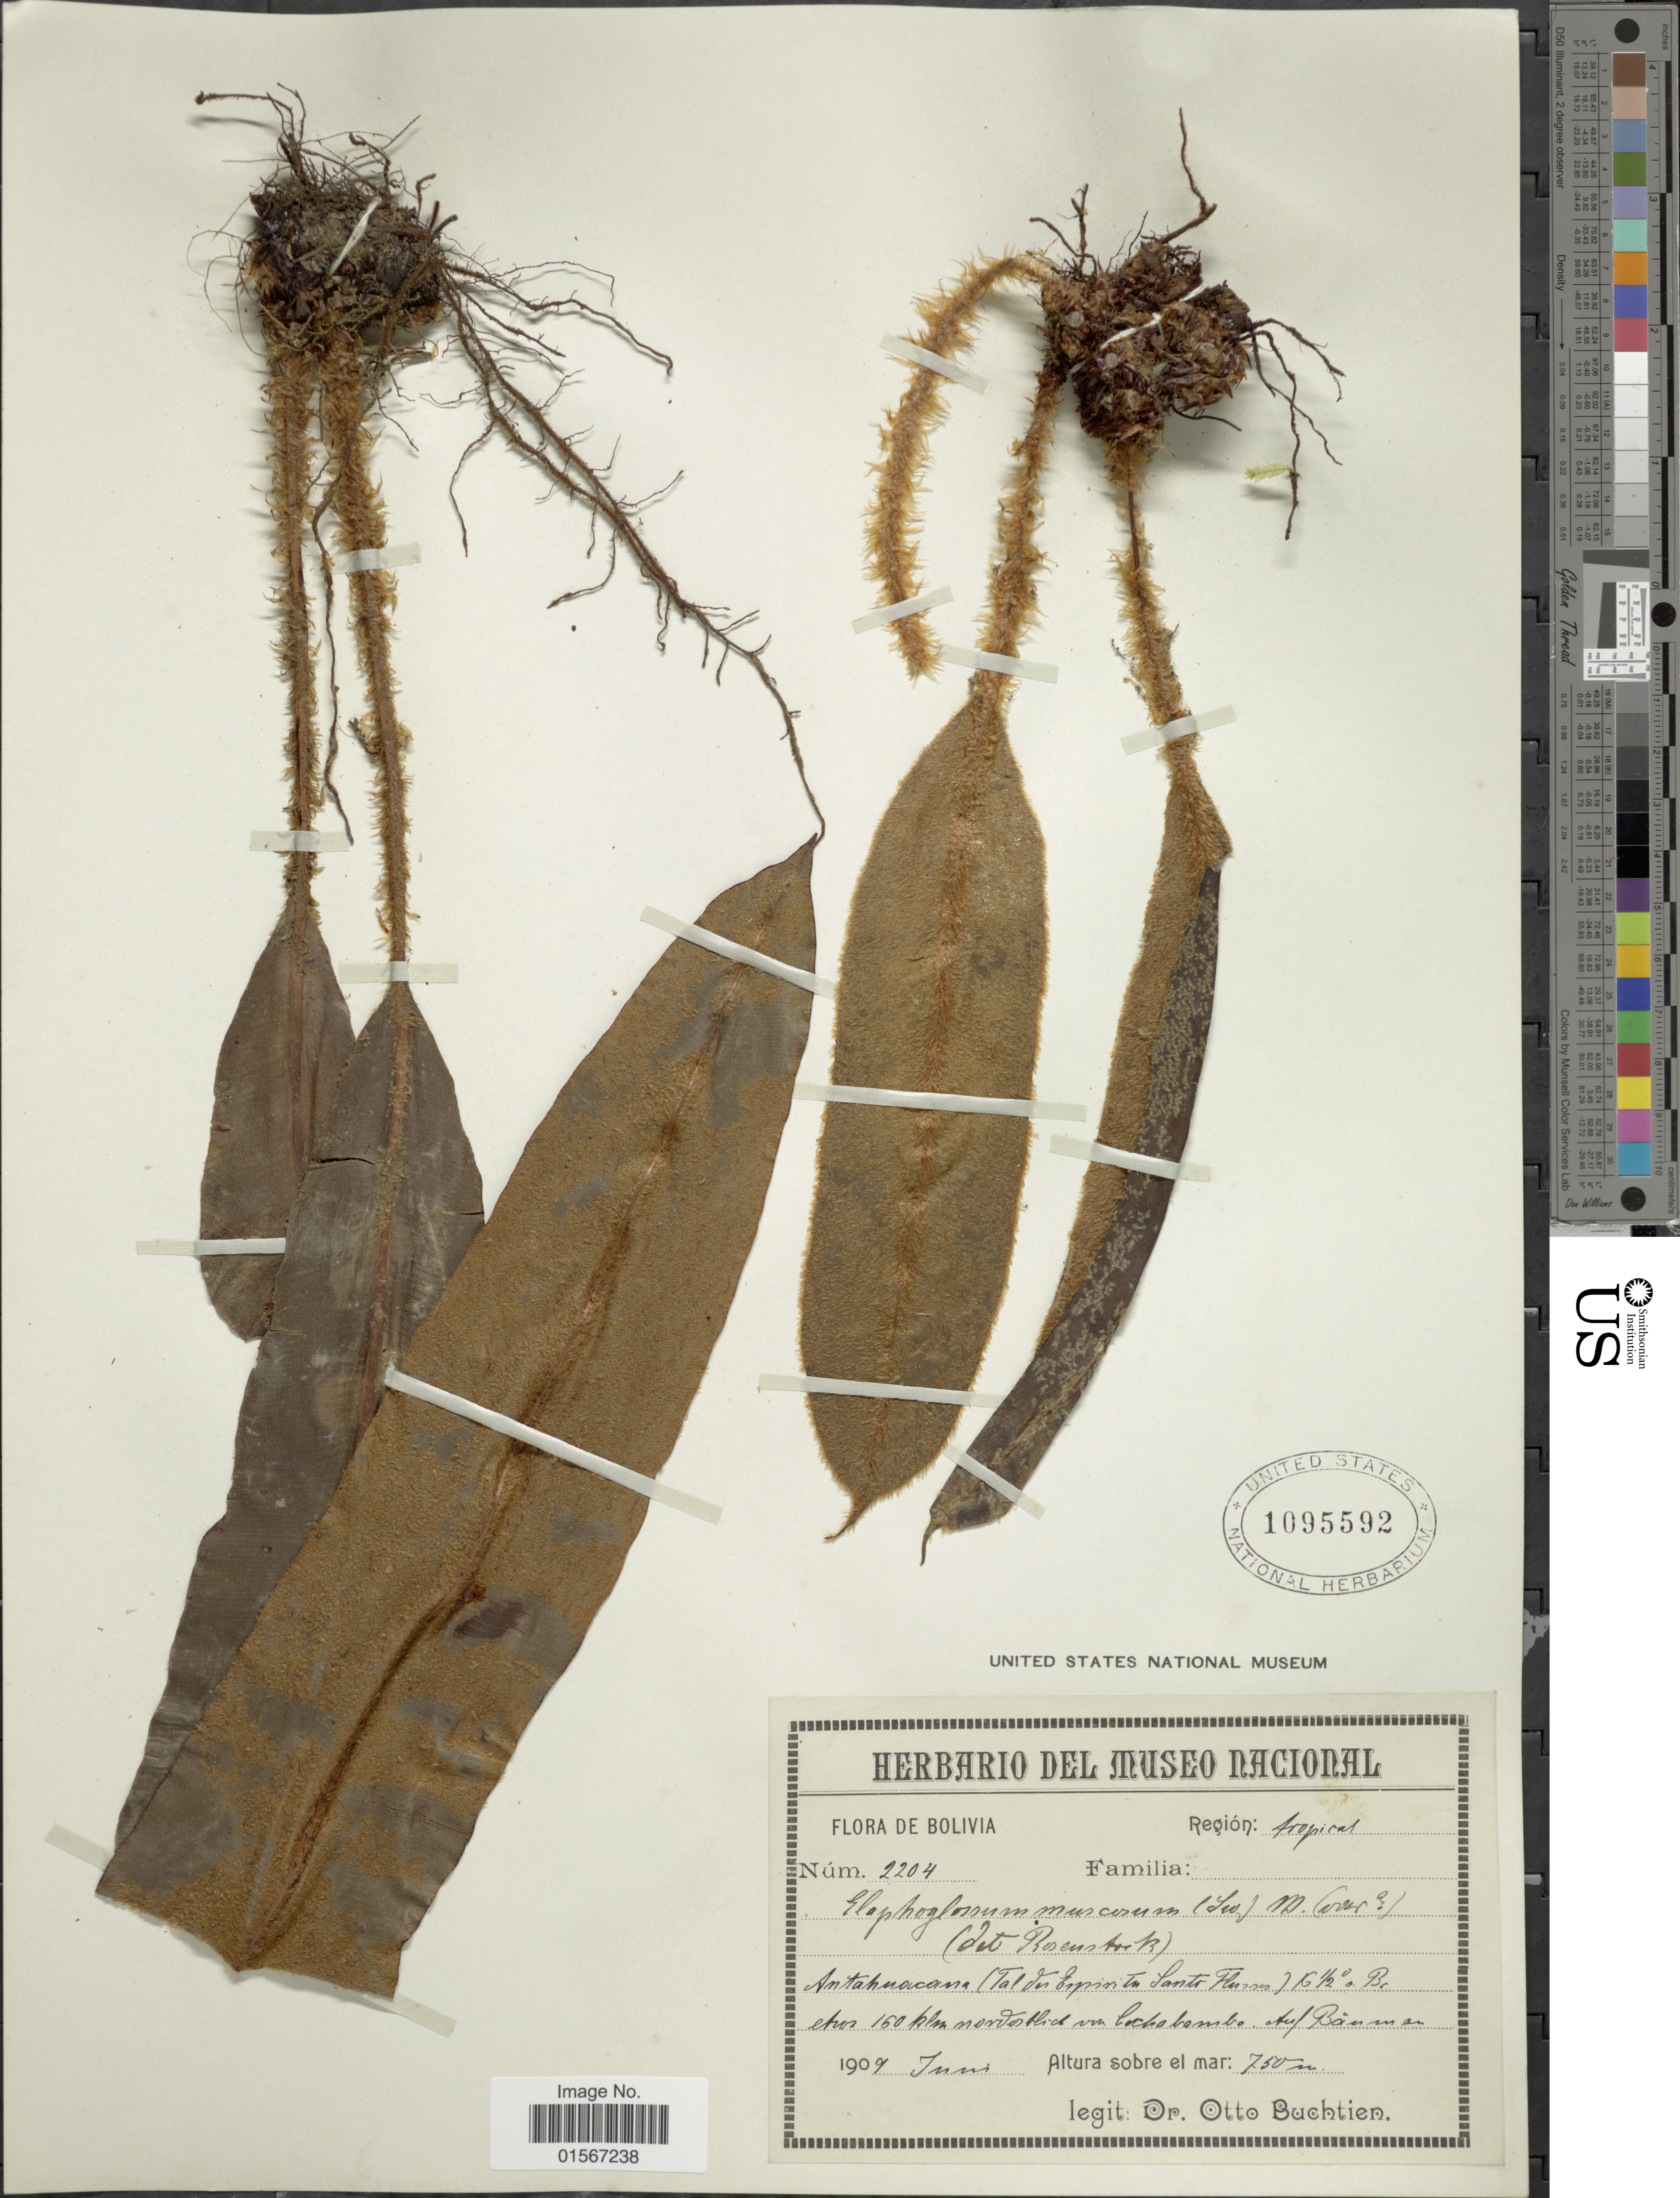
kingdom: Plantae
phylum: Tracheophyta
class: Polypodiopsida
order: Polypodiales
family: Dryopteridaceae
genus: Elaphoglossum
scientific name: Elaphoglossum orbignyanum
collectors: O. Buchtien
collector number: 2204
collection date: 1909-06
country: Bolivia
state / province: Cochabamba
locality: Antahuacana (Valley of Espiritu Santo River) 150 km NE from Cochabamba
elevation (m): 750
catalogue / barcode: US 1095592